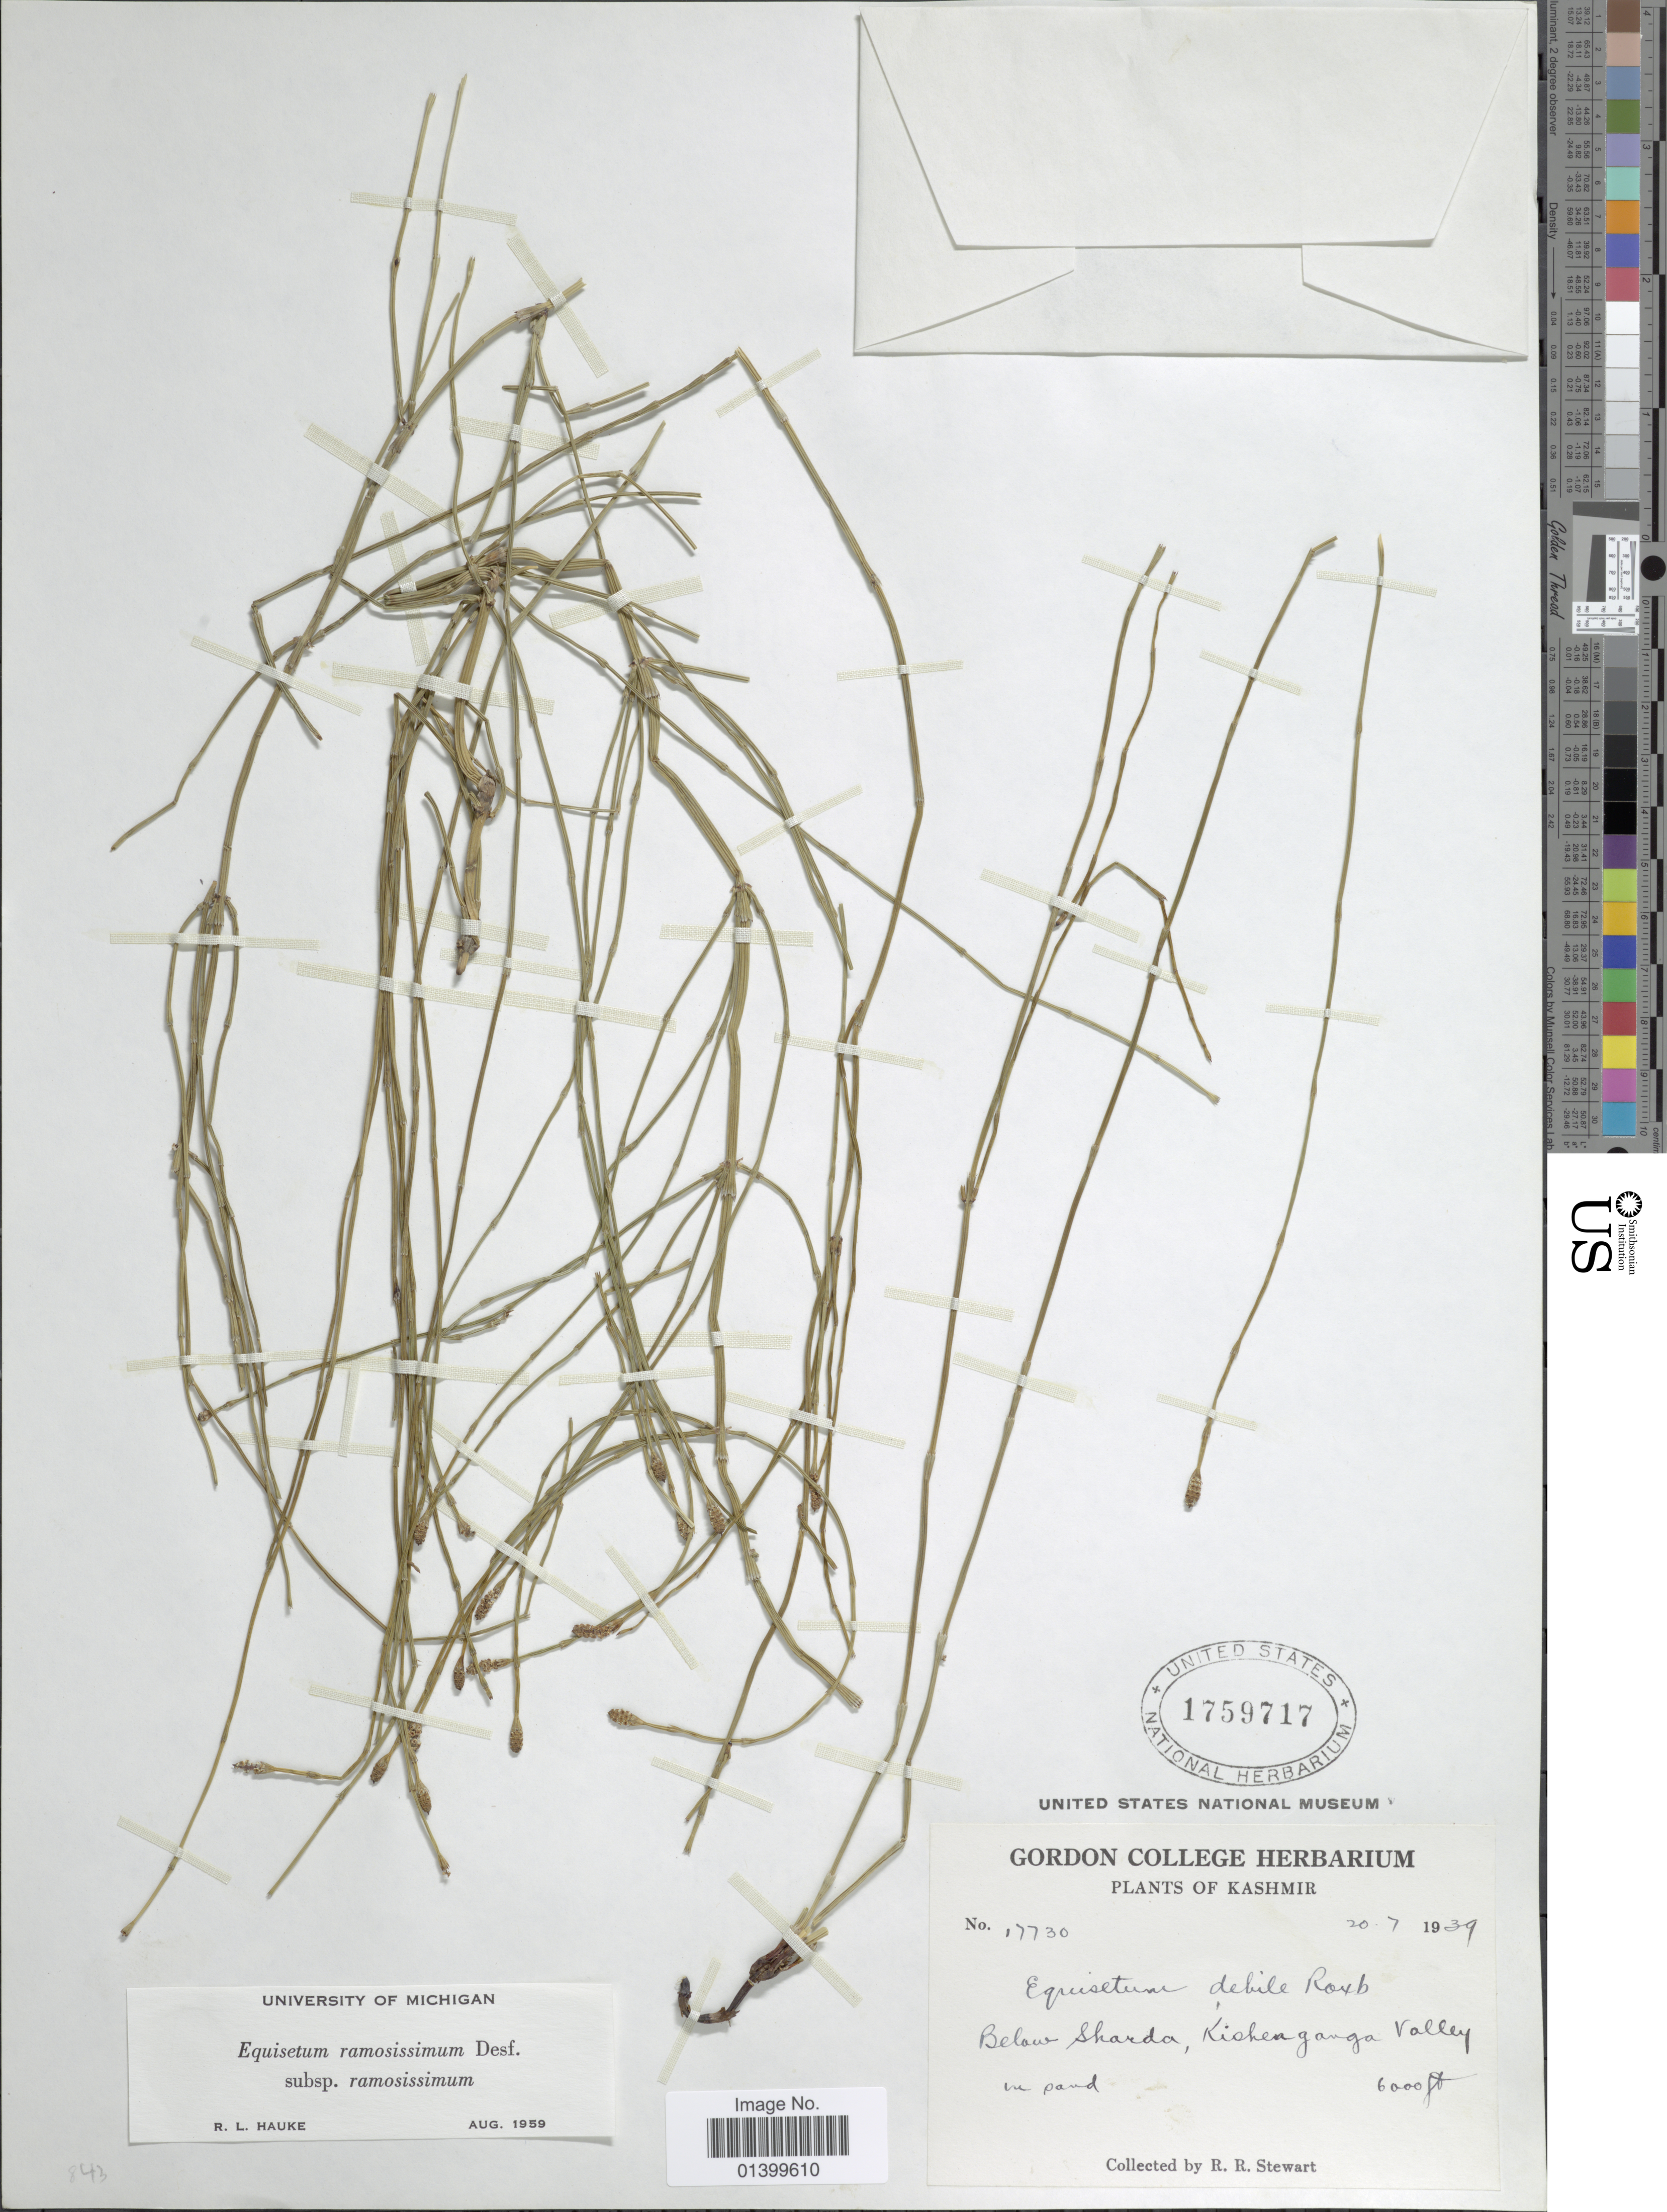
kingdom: Plantae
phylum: Tracheophyta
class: Polypodiopsida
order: Equisetales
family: Equisetaceae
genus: Equisetum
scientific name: Equisetum ramosissimum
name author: Desf.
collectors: R. R. Stewart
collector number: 17730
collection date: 1939-07-20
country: India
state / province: Jammu and Kashmir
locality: Plants of Kashmir. Below Sharda, Kishanganga Valley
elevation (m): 1829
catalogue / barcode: US 1759717